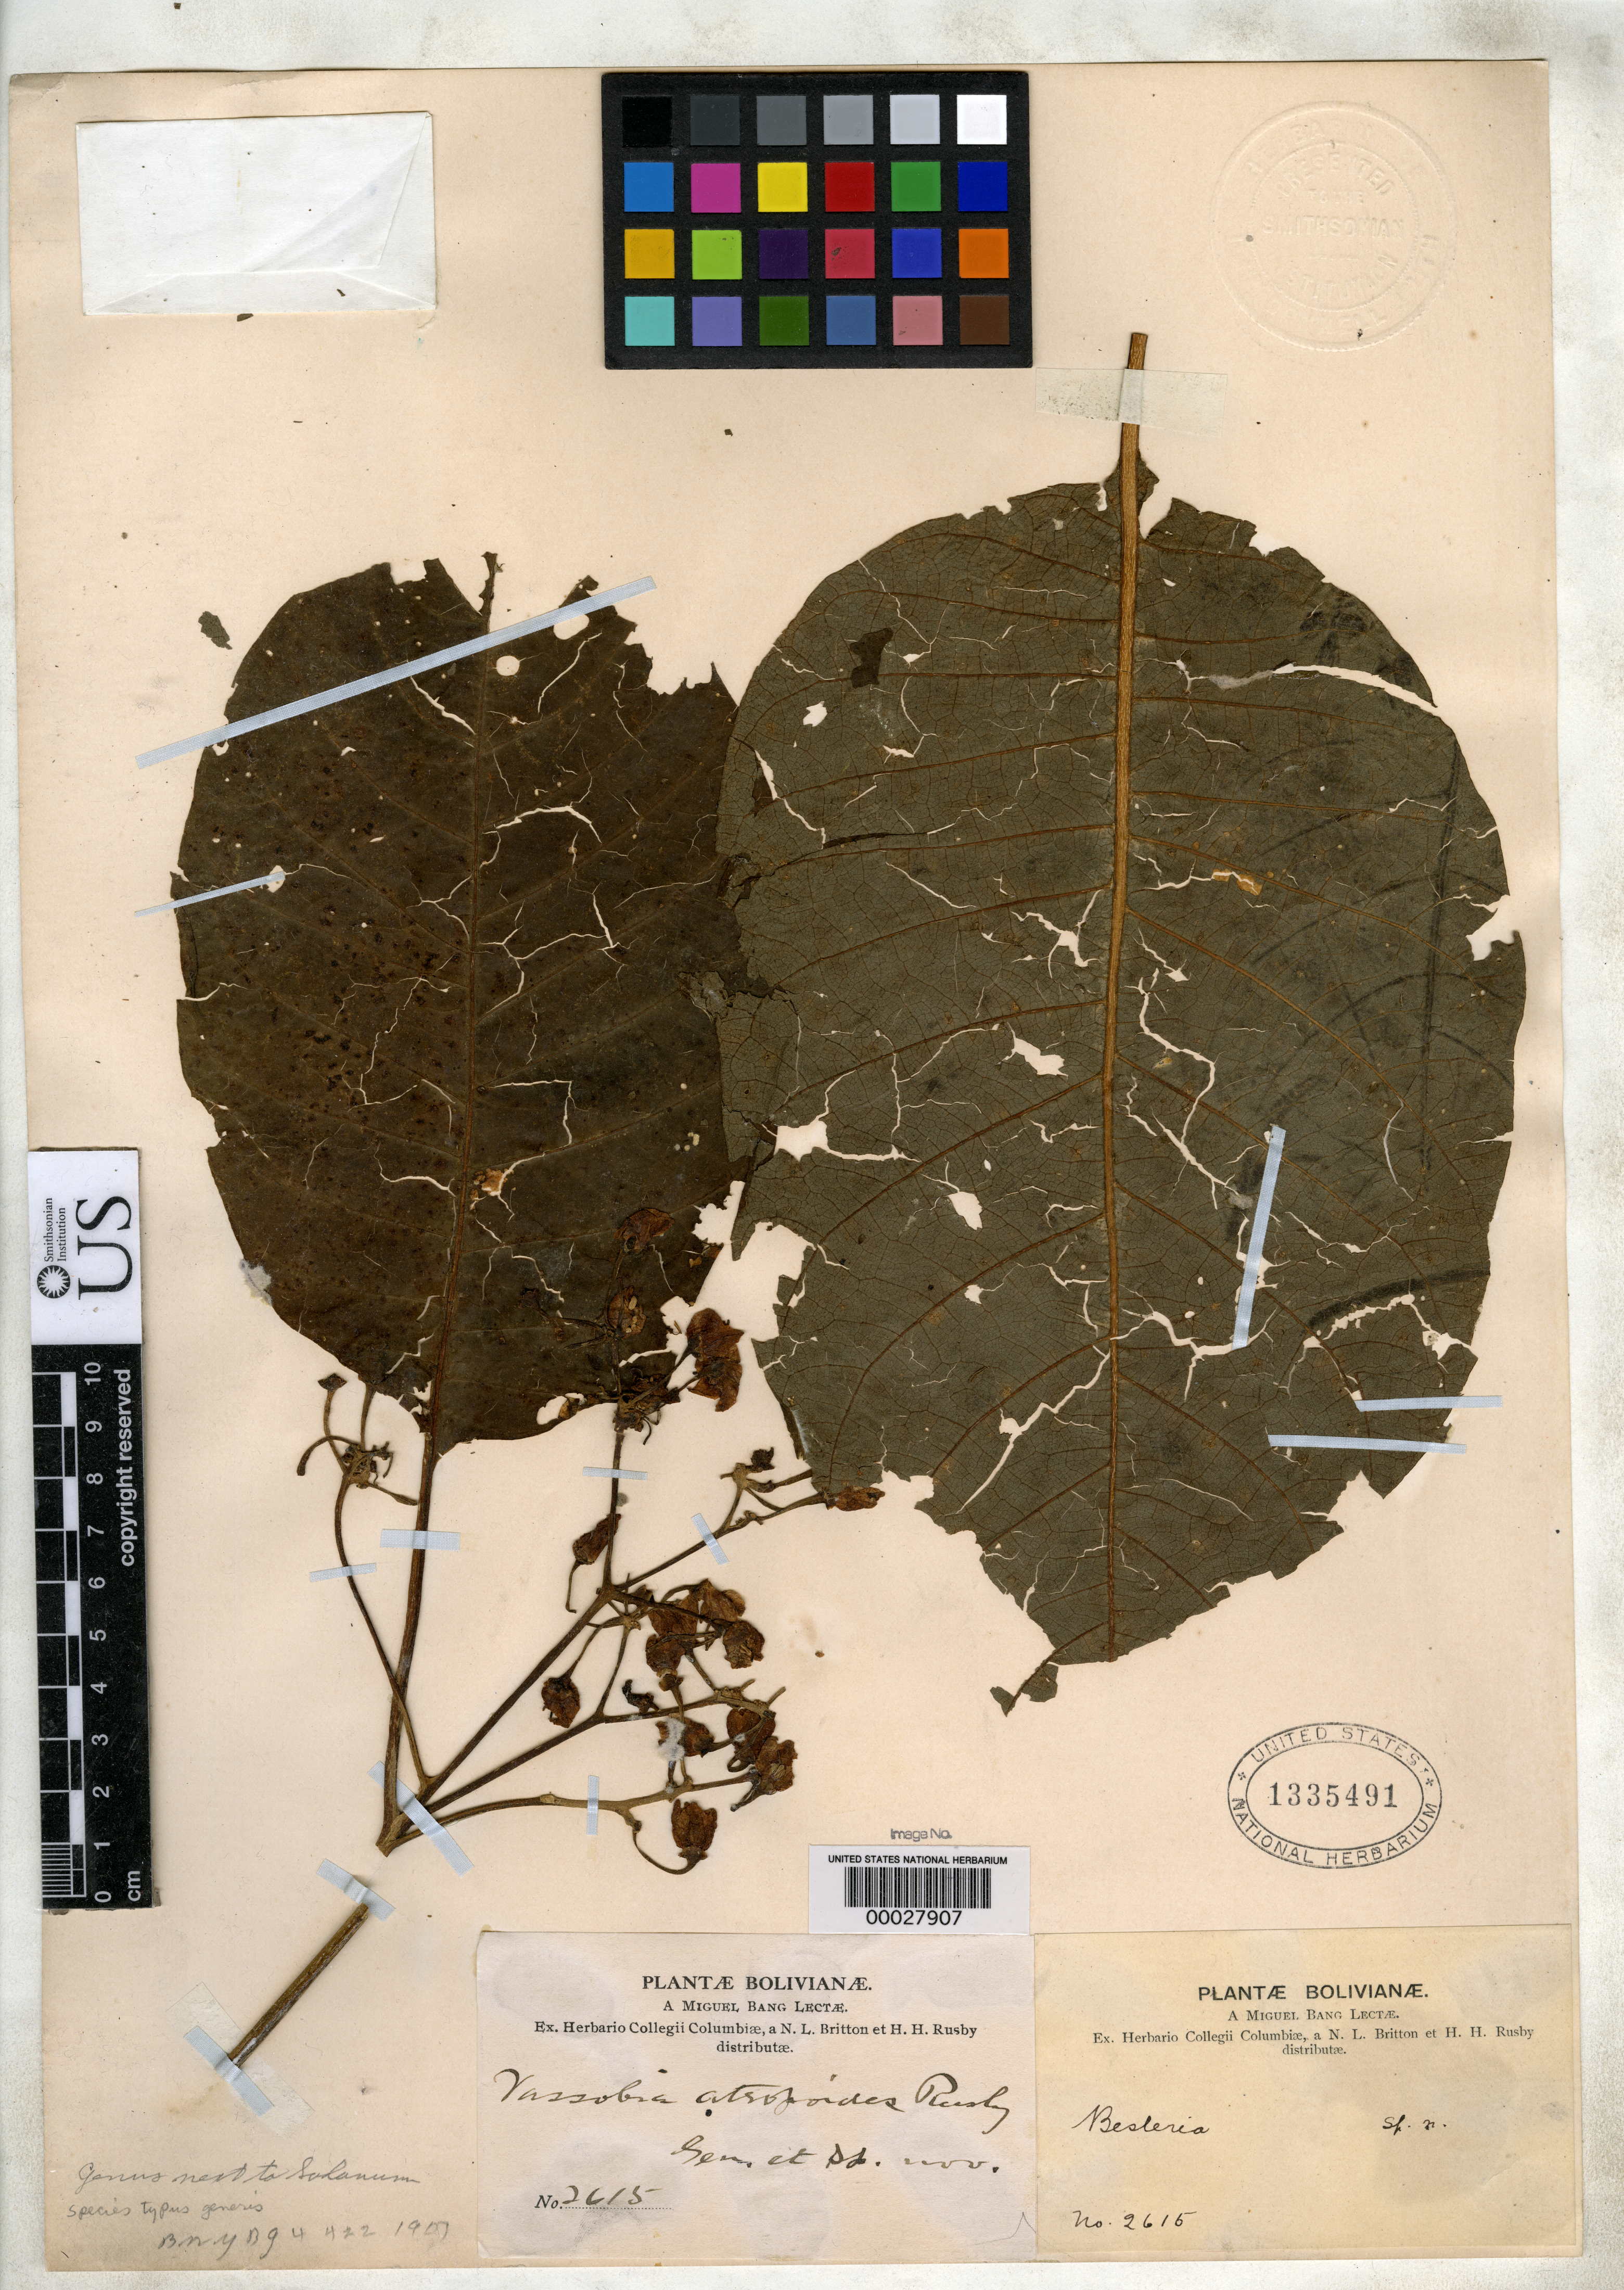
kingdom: Plantae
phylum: Tracheophyta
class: Magnoliopsida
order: Solanales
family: Solanaceae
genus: Vassobia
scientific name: Vassobia atropoides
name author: Rusby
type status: Isotype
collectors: M. Bang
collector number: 2615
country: Bolivia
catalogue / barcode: US 1335491